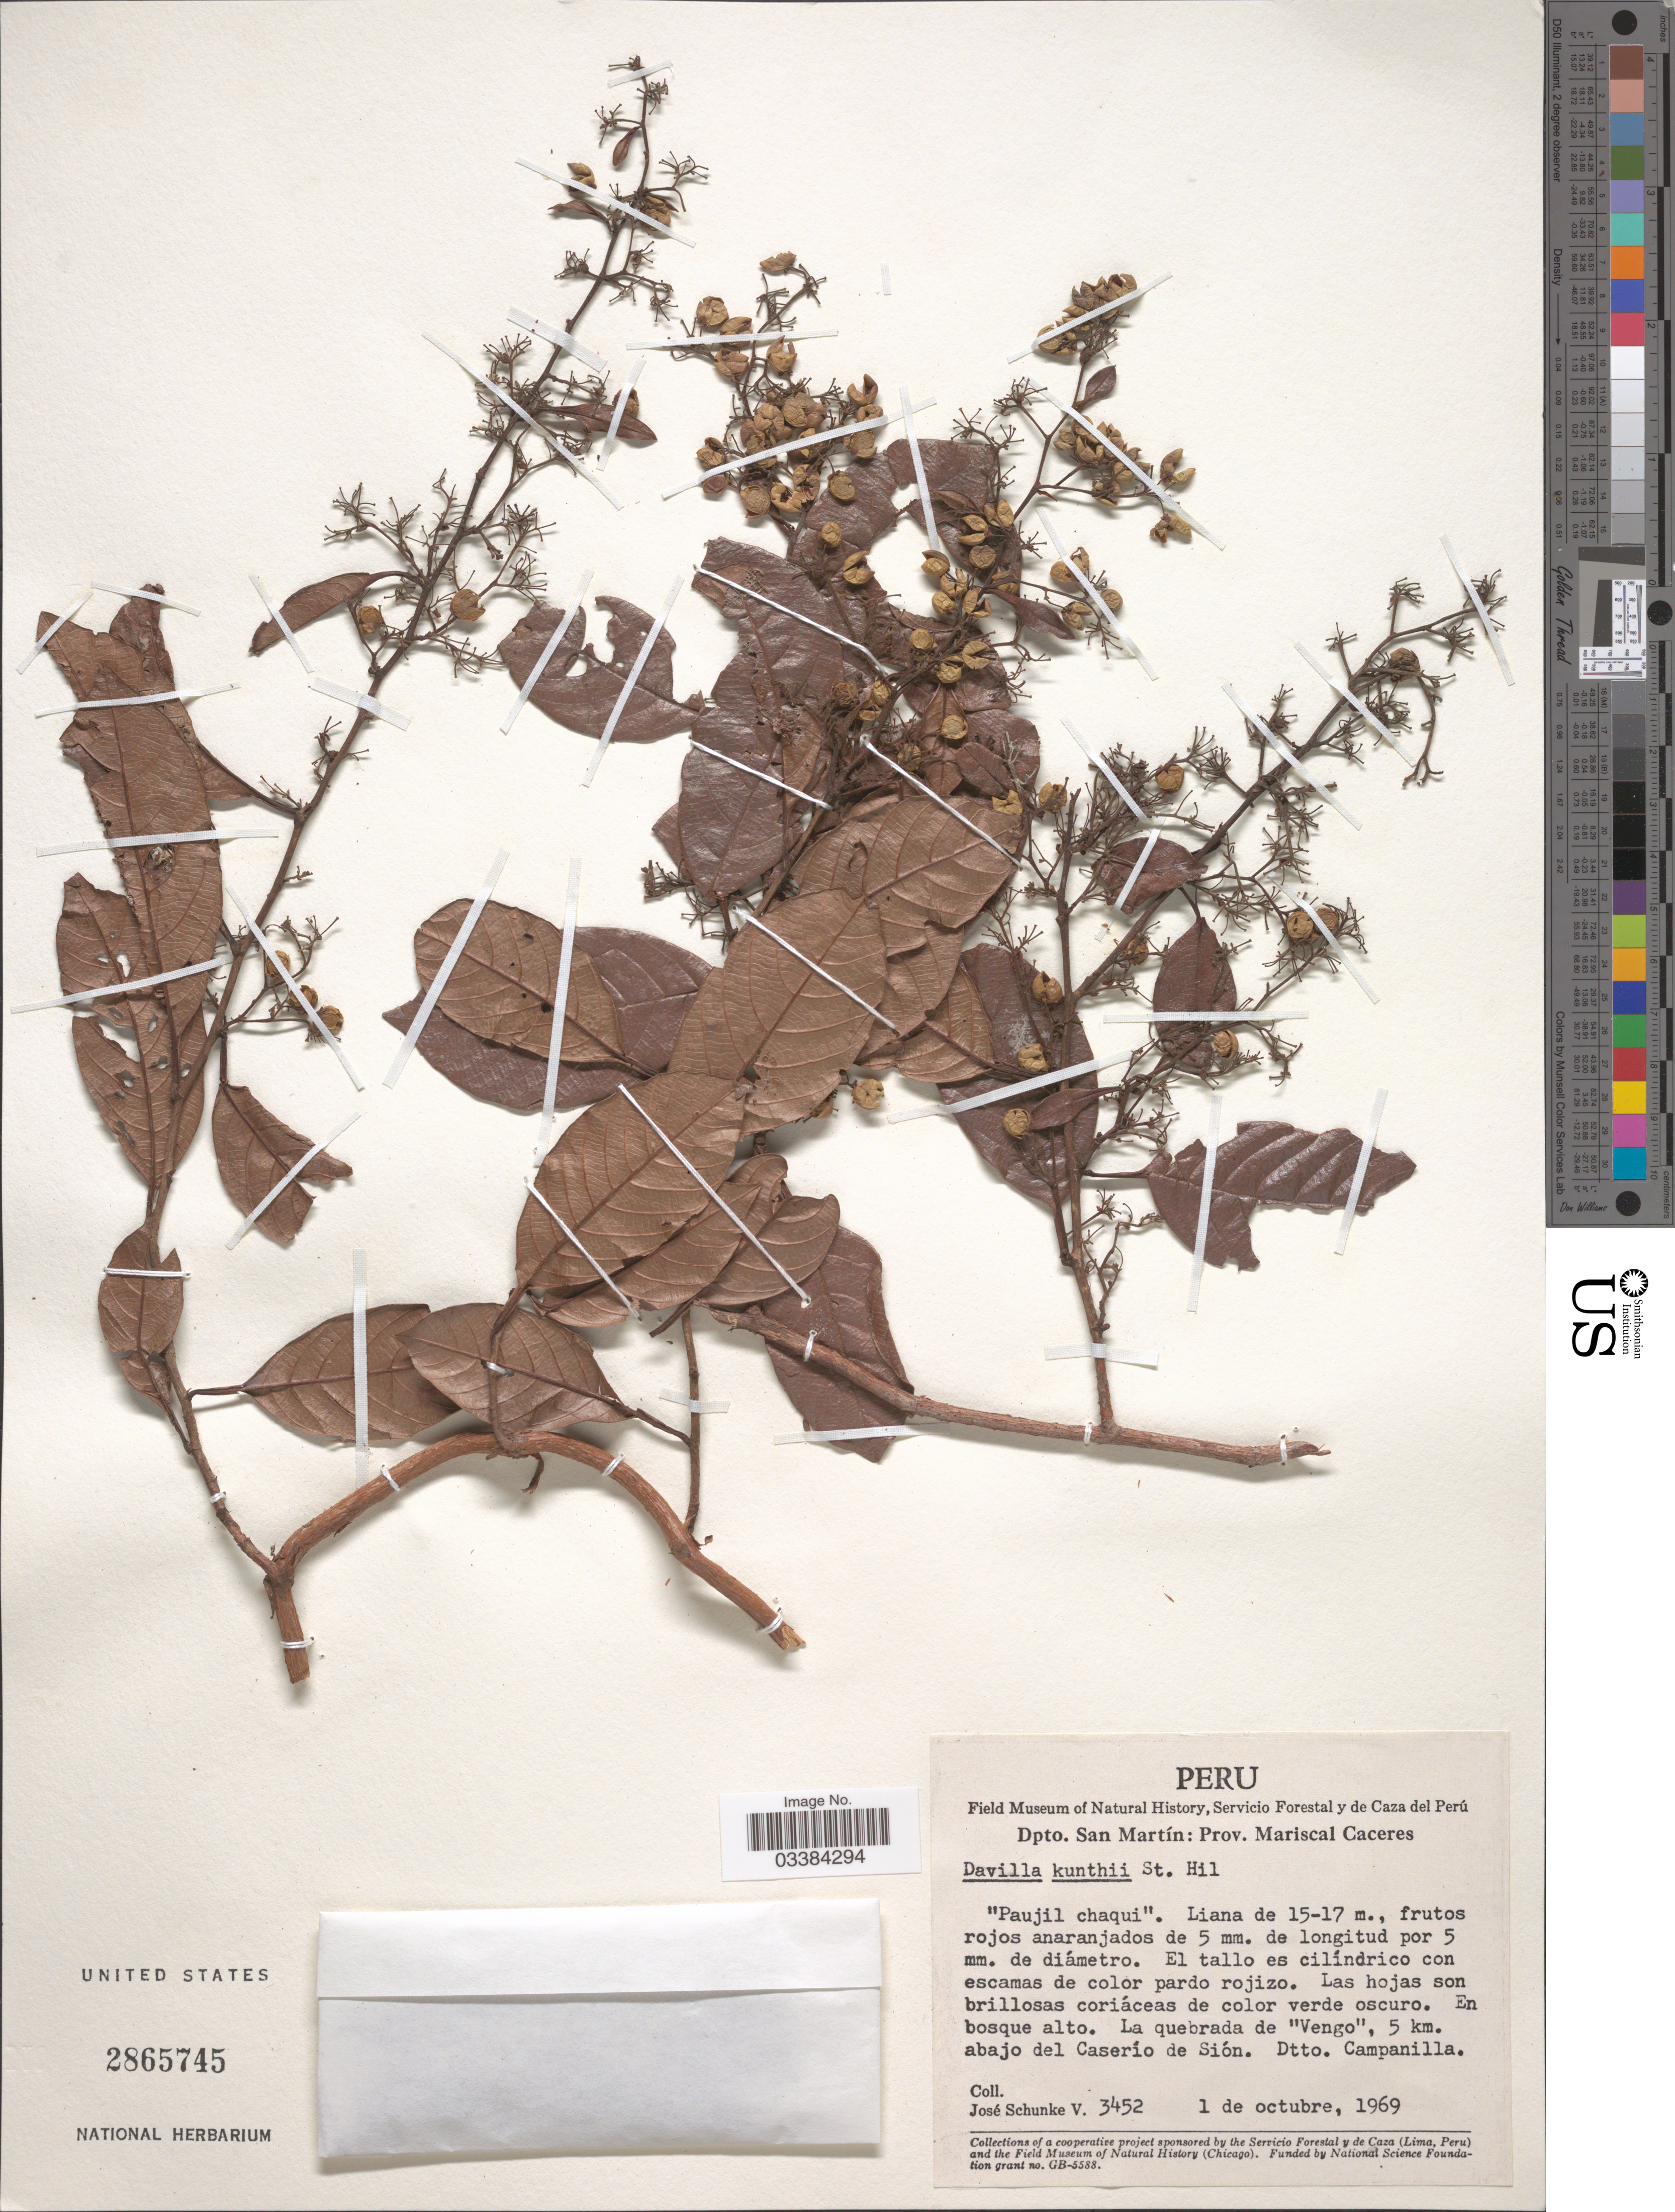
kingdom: Plantae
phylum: Tracheophyta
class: Magnoliopsida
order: Dilleniales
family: Dilleniaceae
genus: Davilla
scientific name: Davilla kunthii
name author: A. St.-Hil.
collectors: J. Schunke Vigo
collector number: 3452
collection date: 1969-10-01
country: Peru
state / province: San Martín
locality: Dpto. San Martín: Prov. Mariscal Caceres. La quebrada de "Vengo", 5 km. abajo del Caserio de Sión. Dtto. Campanilla.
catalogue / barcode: US 2865745